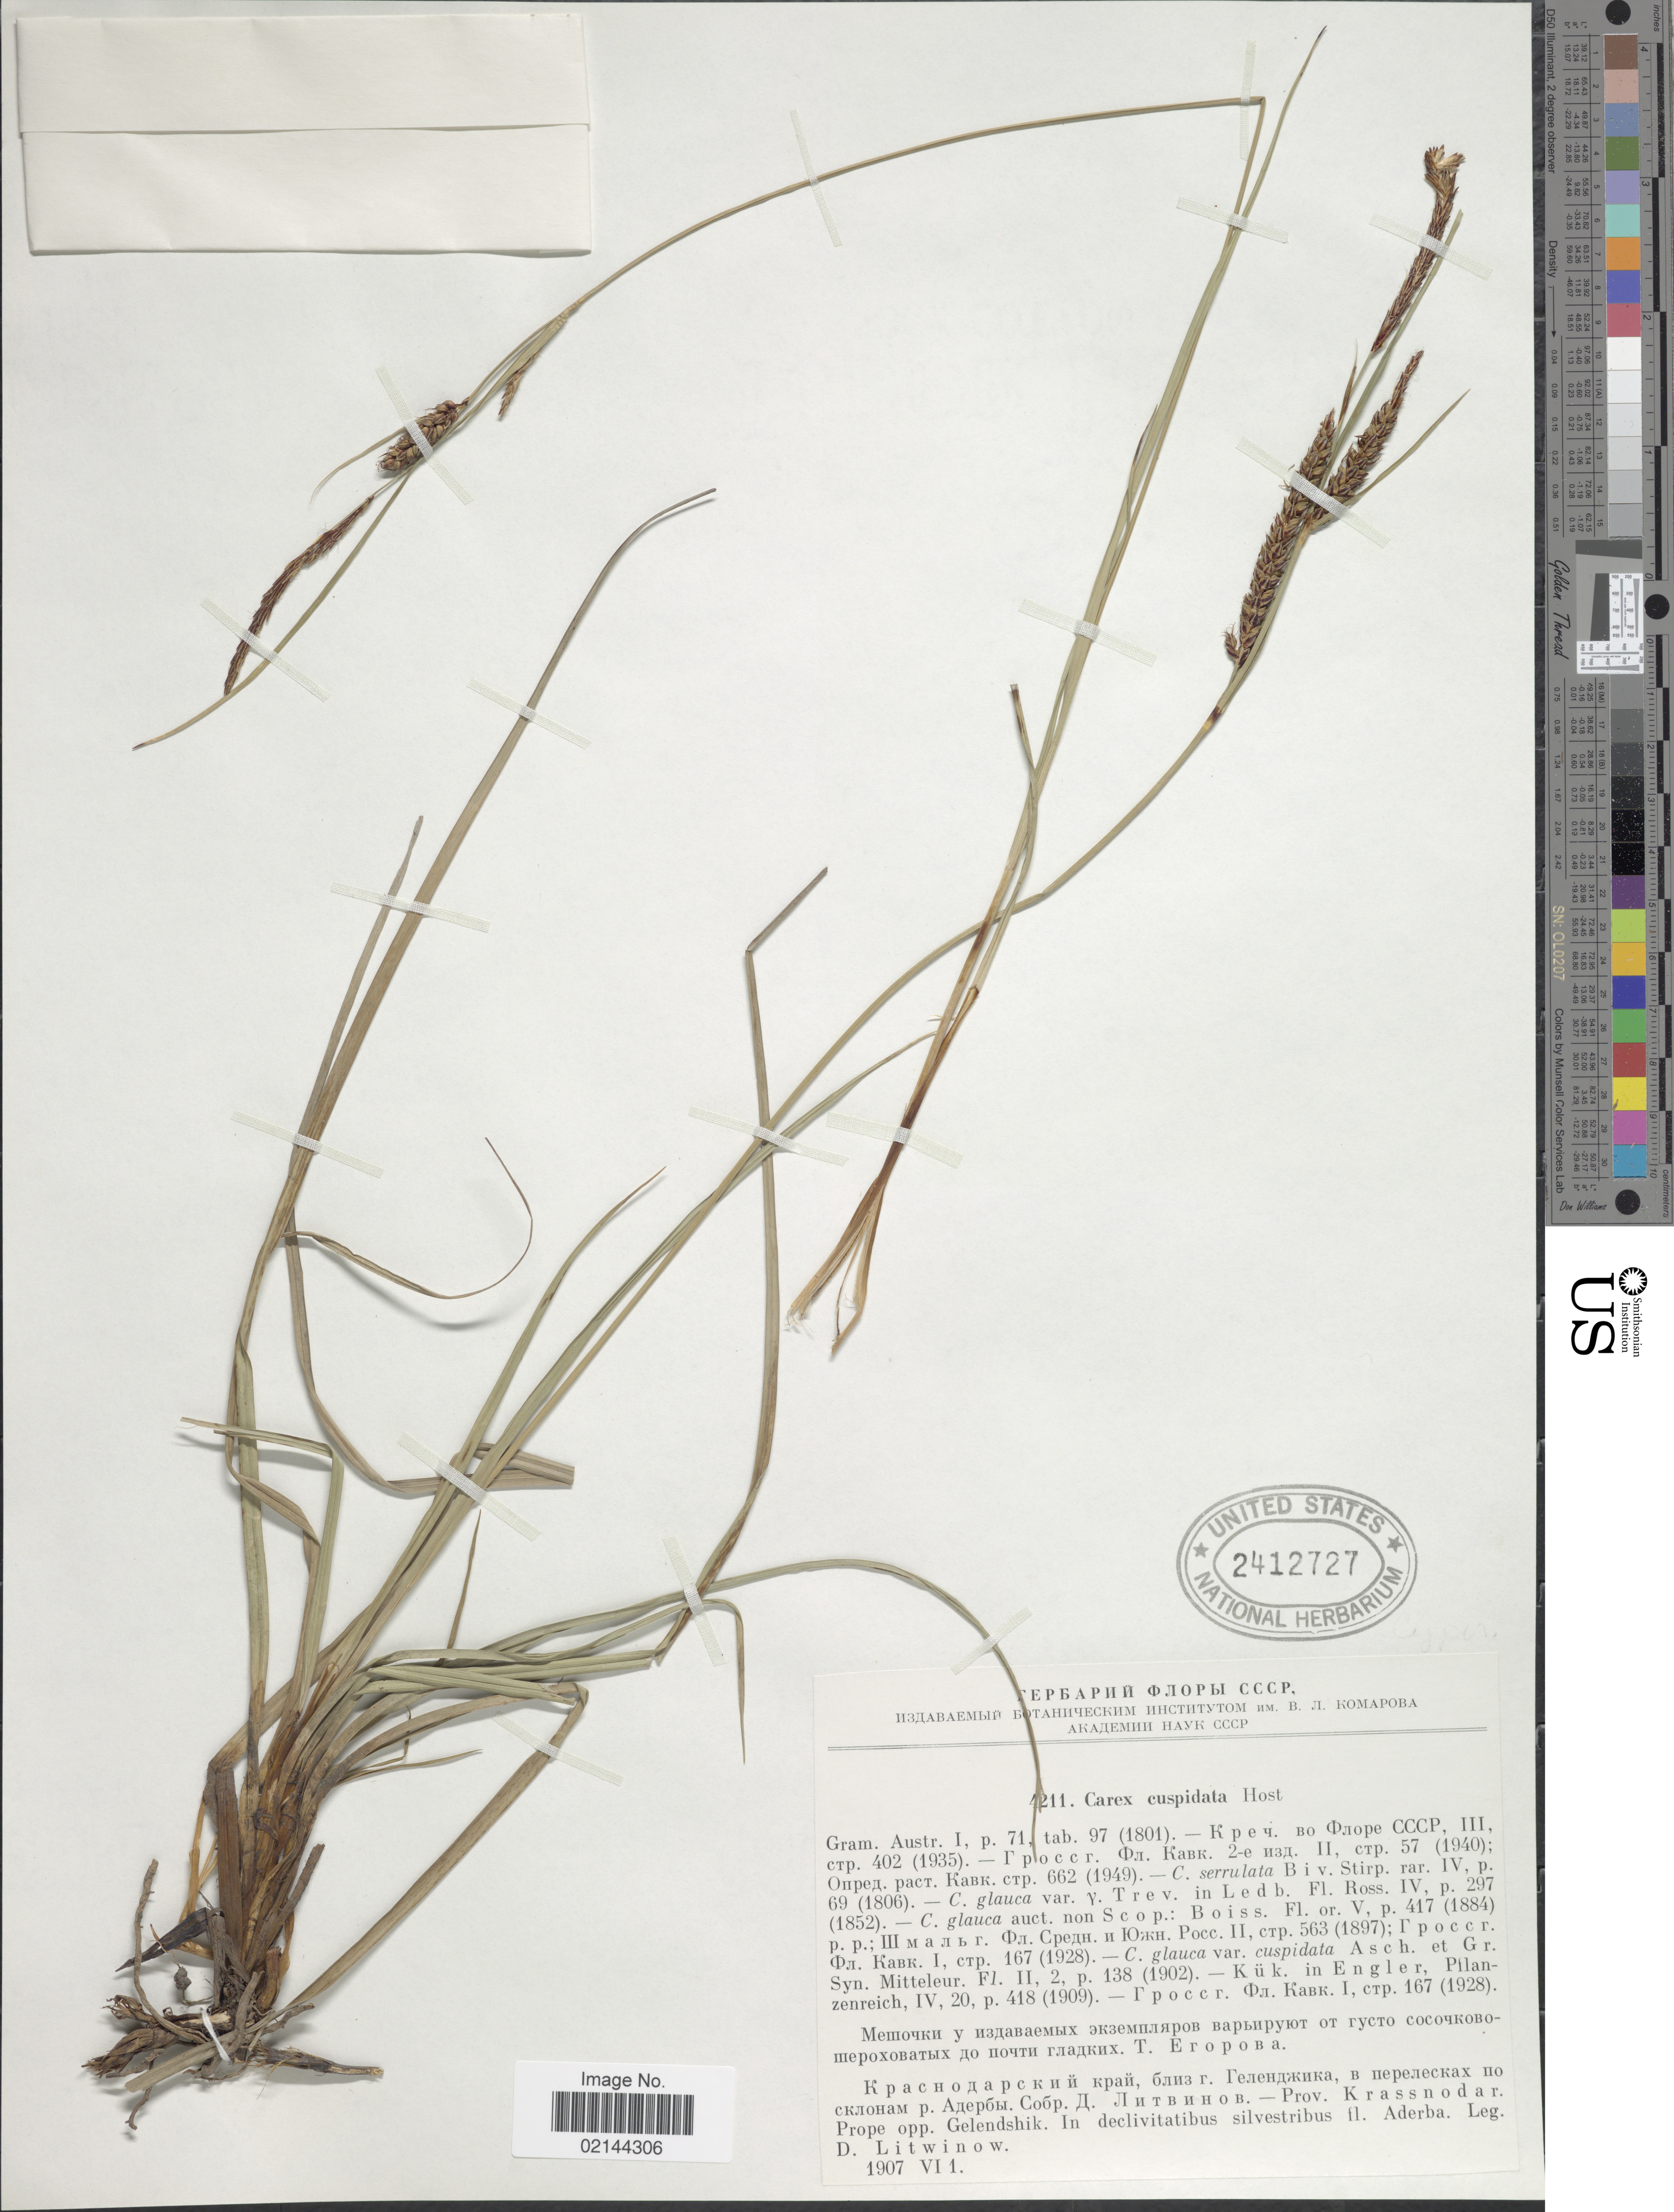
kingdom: Plantae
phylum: Tracheophyta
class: Liliopsida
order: Poales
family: Cyperaceae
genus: Carex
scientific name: Carex flacca subsp. erythrostachys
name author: (Hoppe) Holub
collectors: D. Litwinow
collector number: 4211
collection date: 1907-06-01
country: Russian Federation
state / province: Krasnodar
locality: Prov. Krassnodar, Prope opp. Gelendshik, In declivitatibus silvestribus fl. Aderba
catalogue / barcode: US 2412727